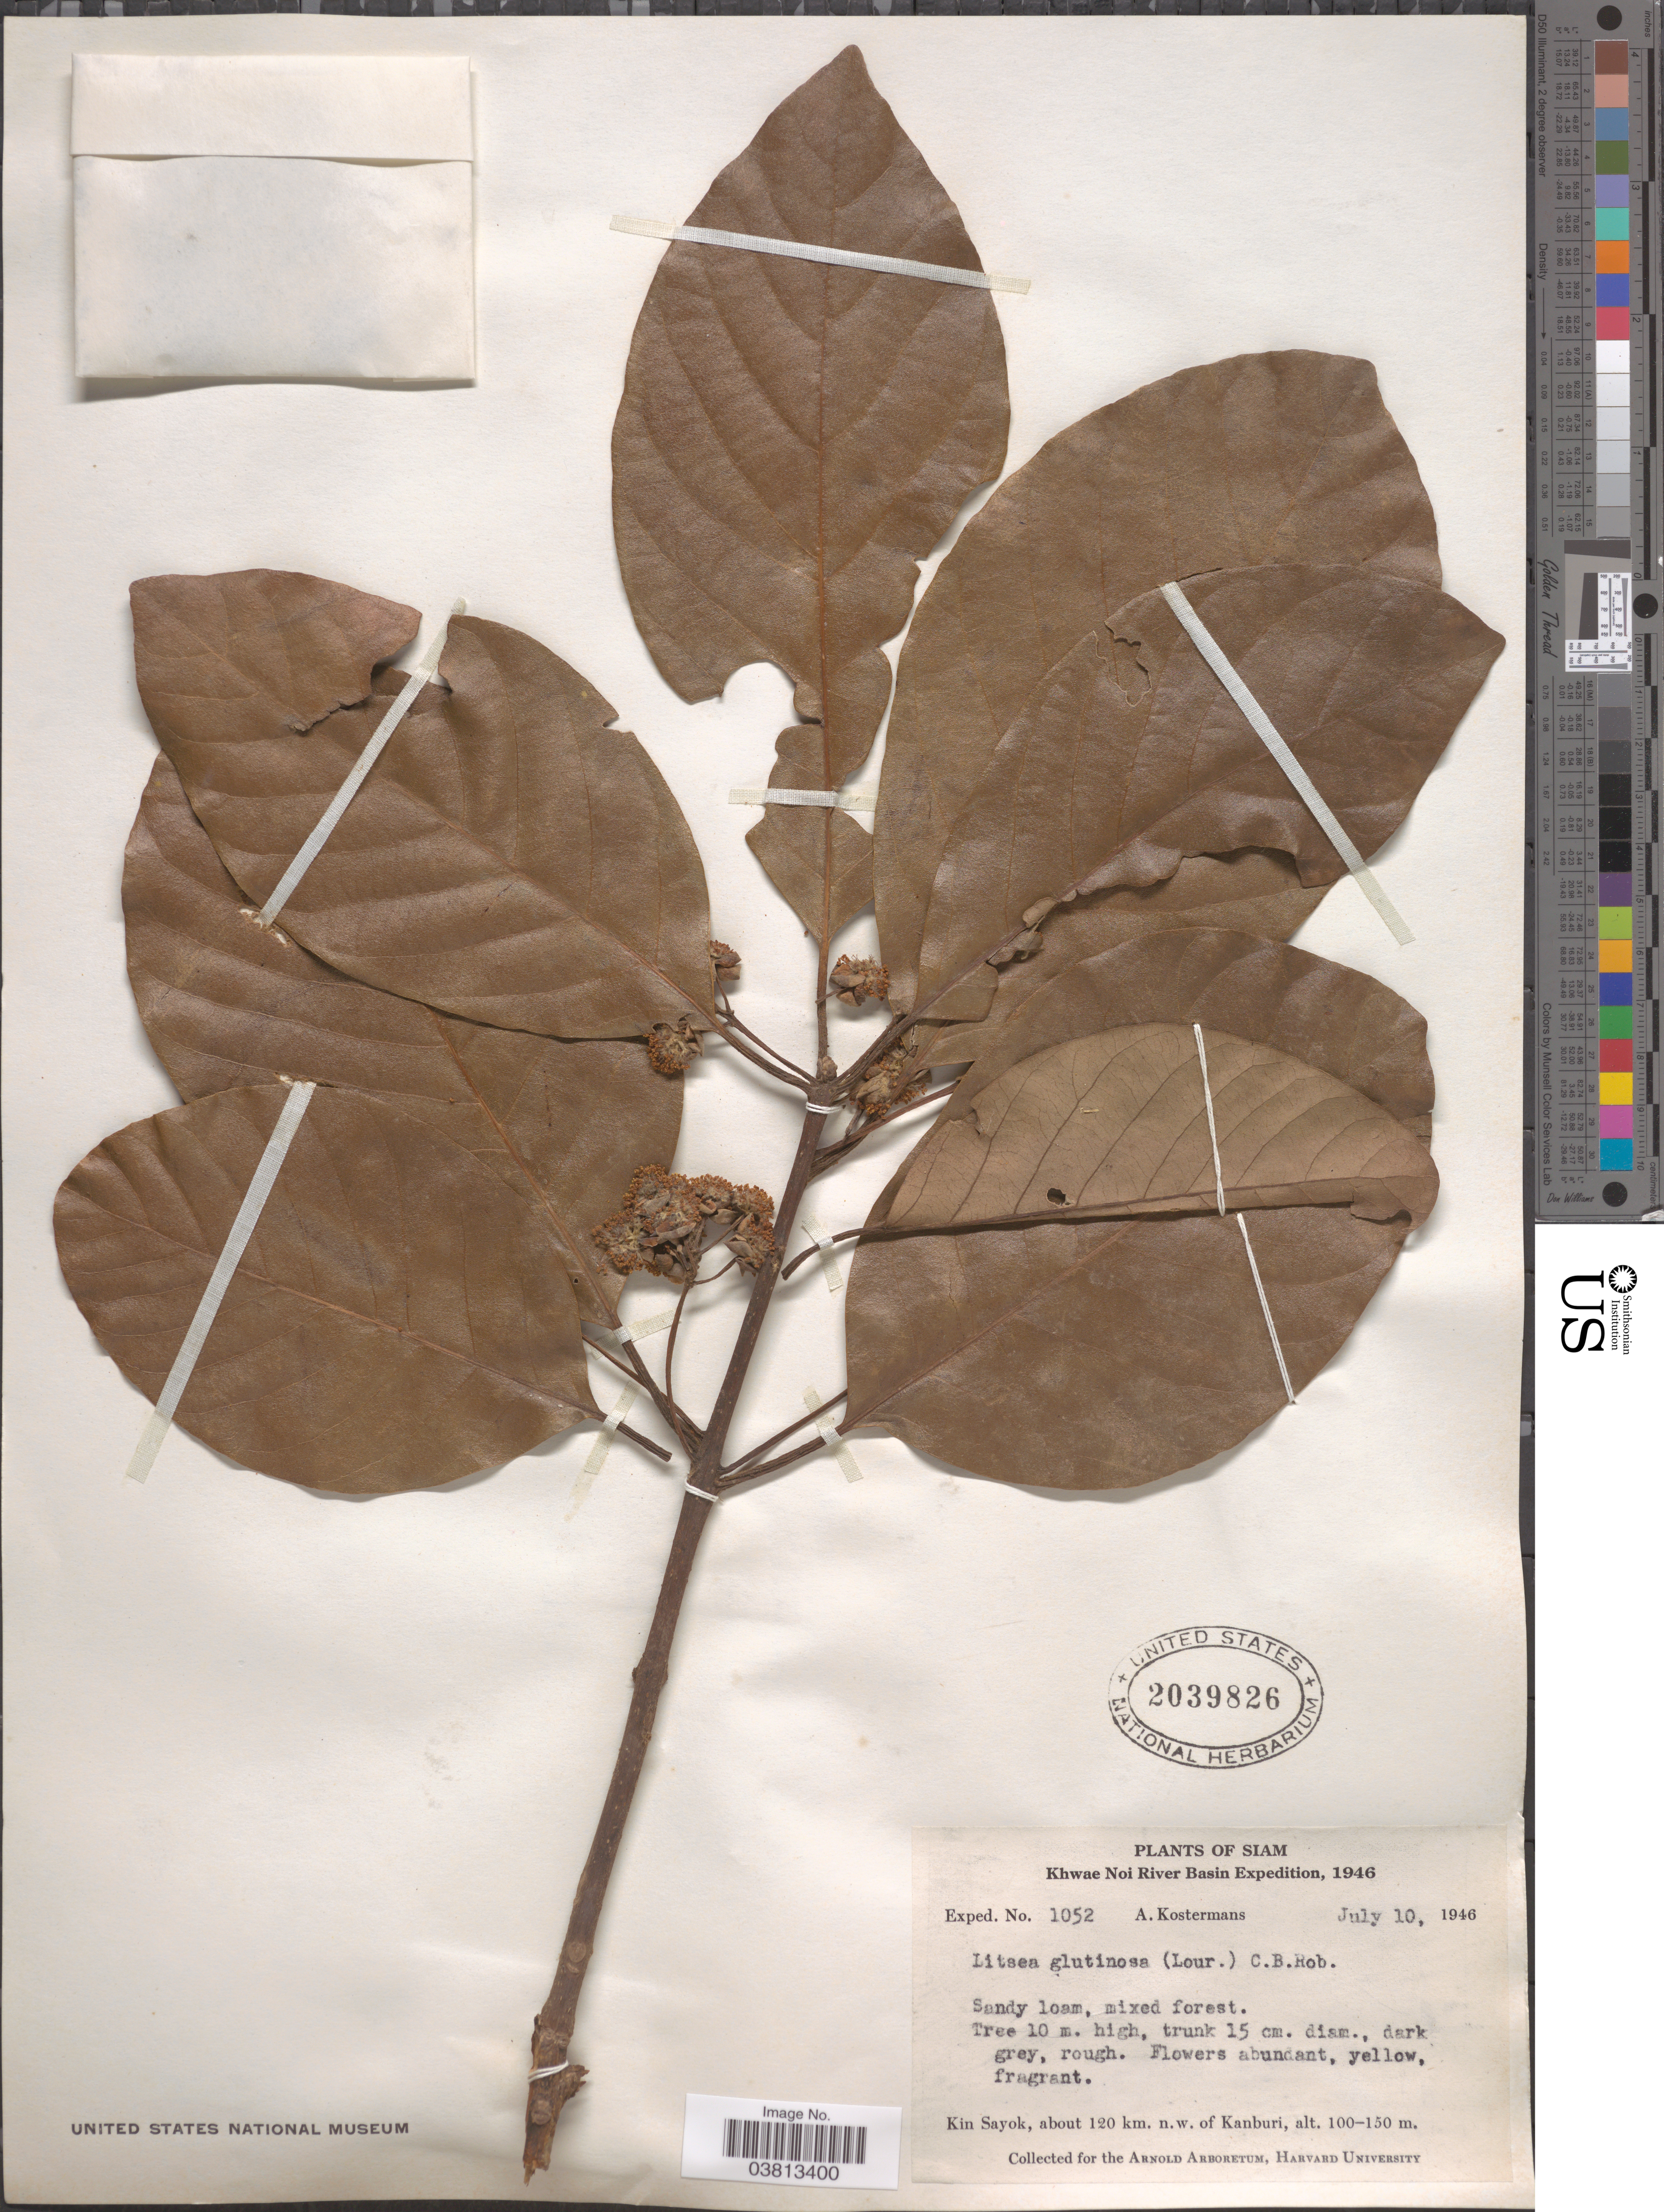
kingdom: Plantae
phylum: Tracheophyta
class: Magnoliopsida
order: Laurales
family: Lauraceae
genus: Litsea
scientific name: Litsea glutinosa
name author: (Lour.) C.B. Rob.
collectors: A. J. G. Kostermans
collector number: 1052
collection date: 1946-07-10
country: Thailand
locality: Siam. Khwae Noi River Basin. Kin Sayok, about 120 km. n.w. of Kanburi.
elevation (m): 100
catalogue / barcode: US 2039826